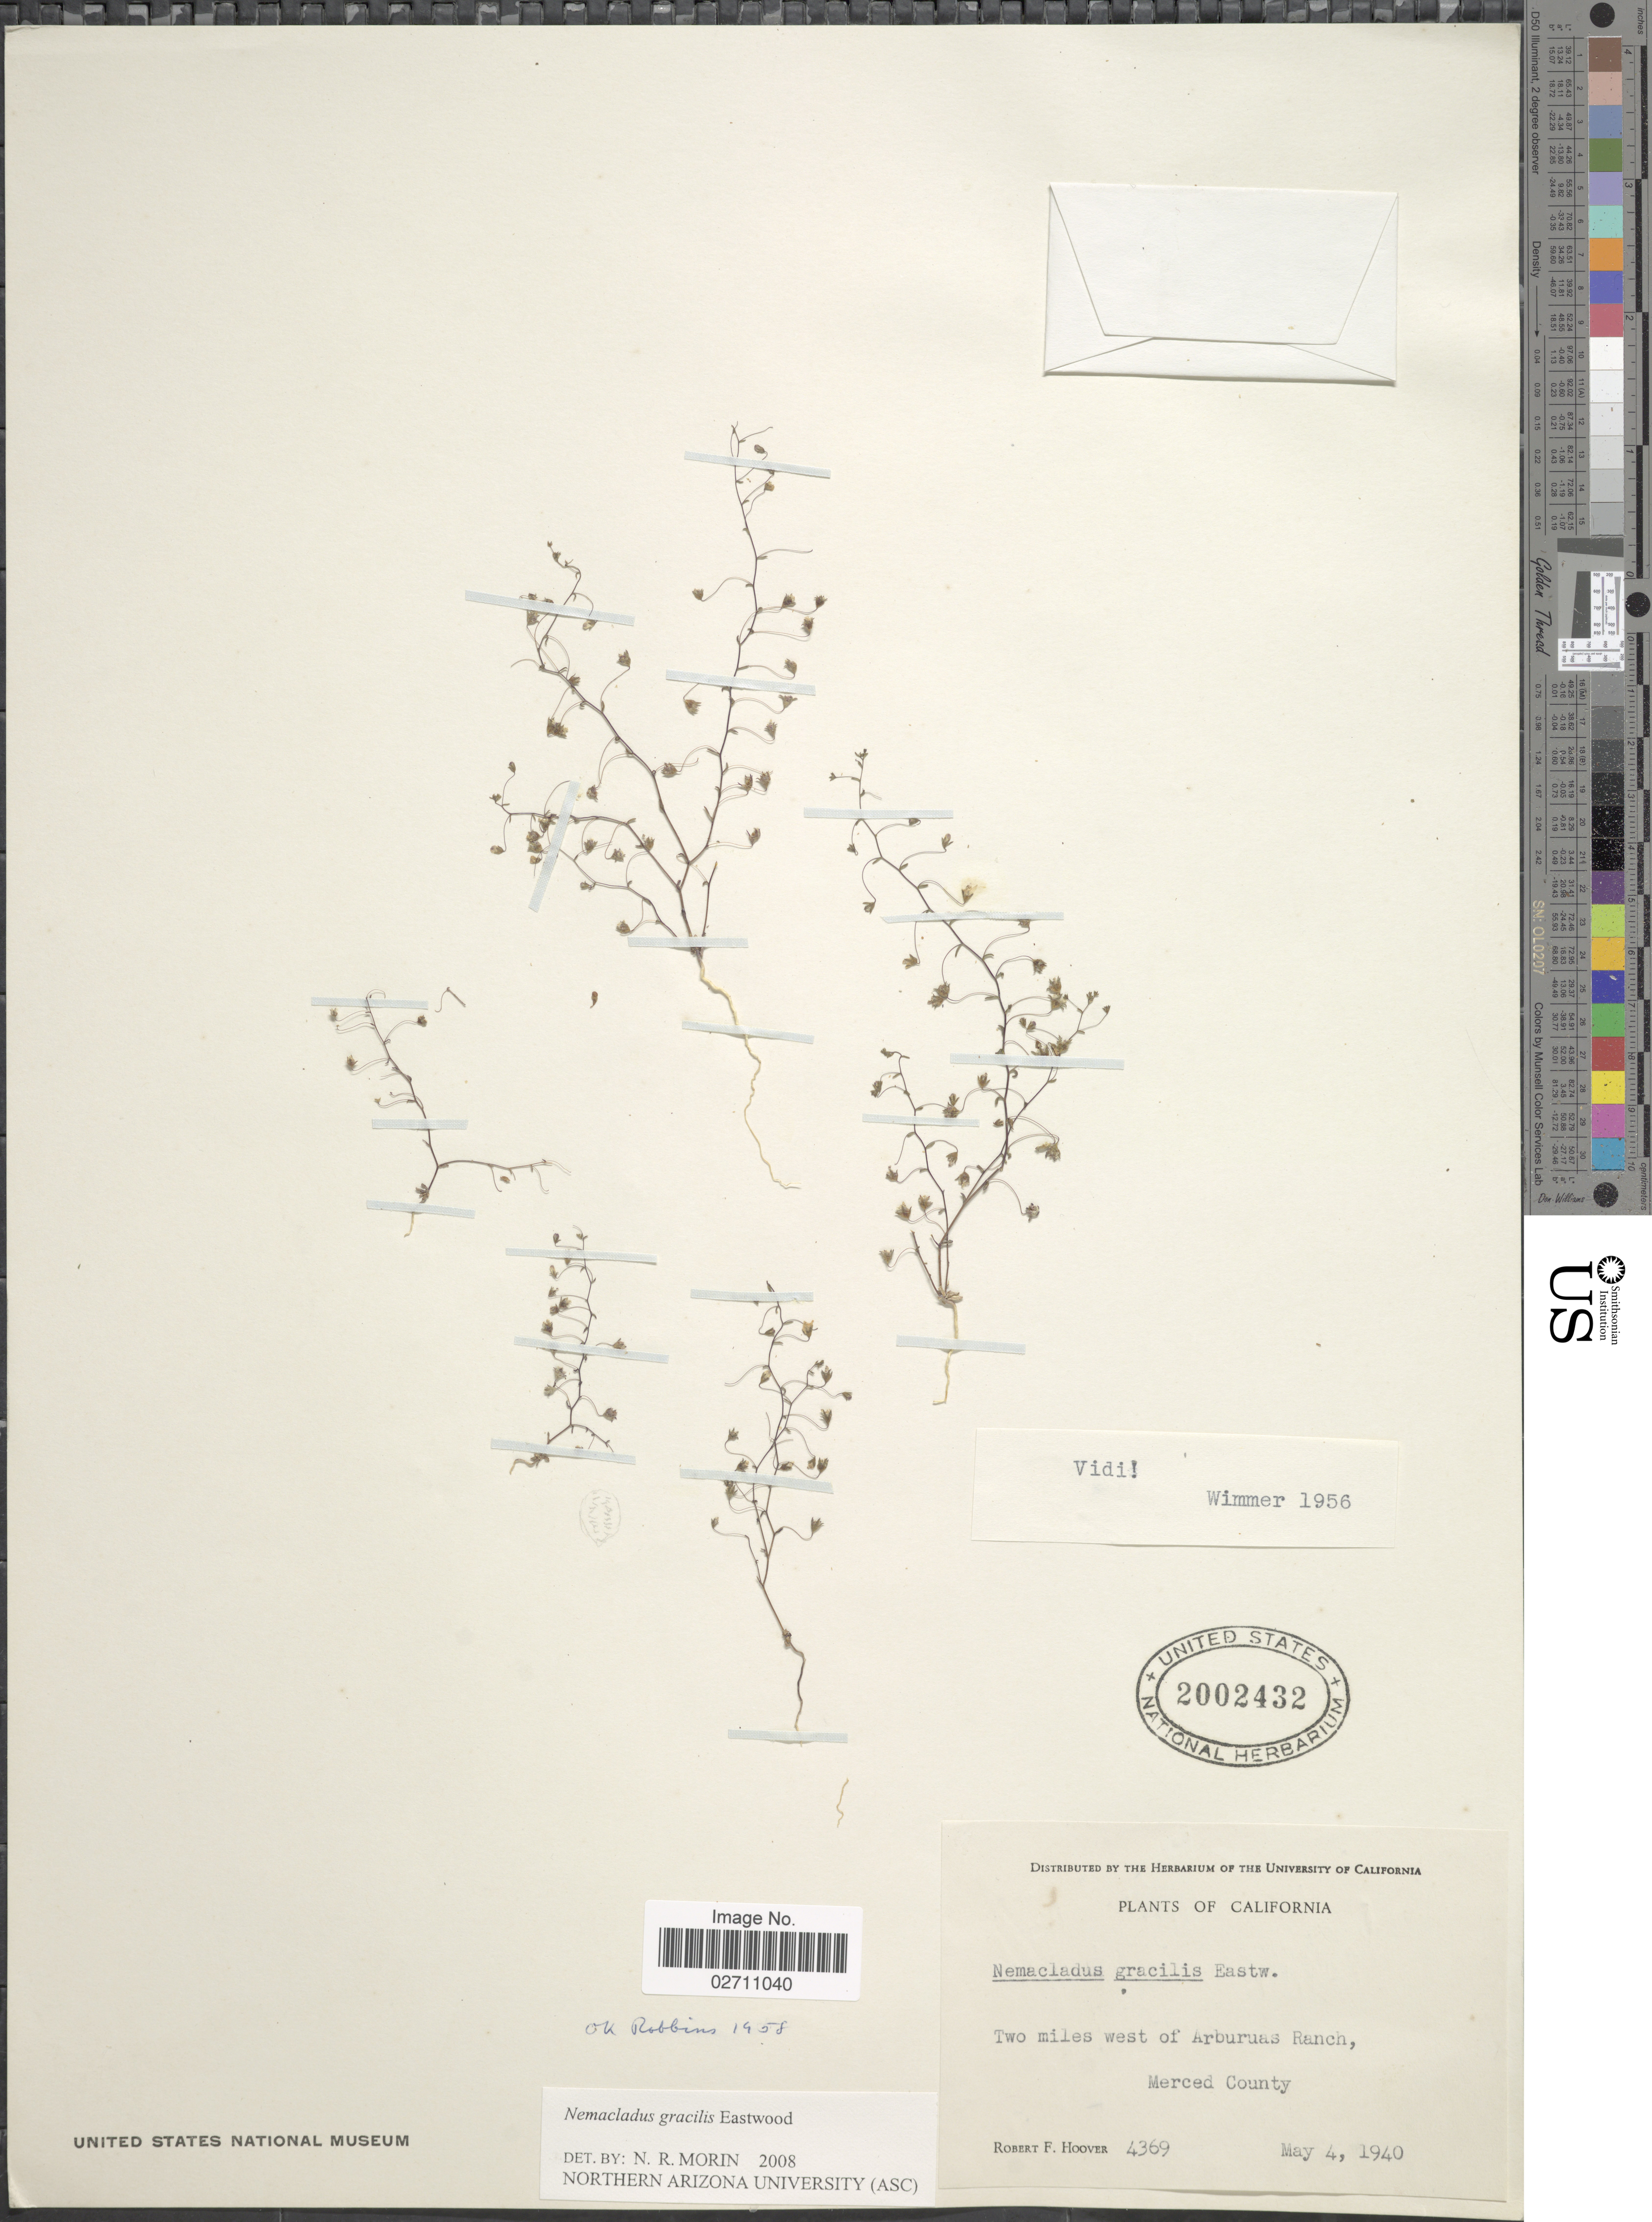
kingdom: Plantae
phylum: Tracheophyta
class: Magnoliopsida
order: Asterales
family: Campanulaceae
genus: Nemacladus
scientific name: Nemacladus gracilis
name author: Eastw.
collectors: R. F. Hoover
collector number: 4369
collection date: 1940-05-04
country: United States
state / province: California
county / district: Merced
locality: Two miles west of Arburuas Ranch, Merced County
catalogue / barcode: US 2002432